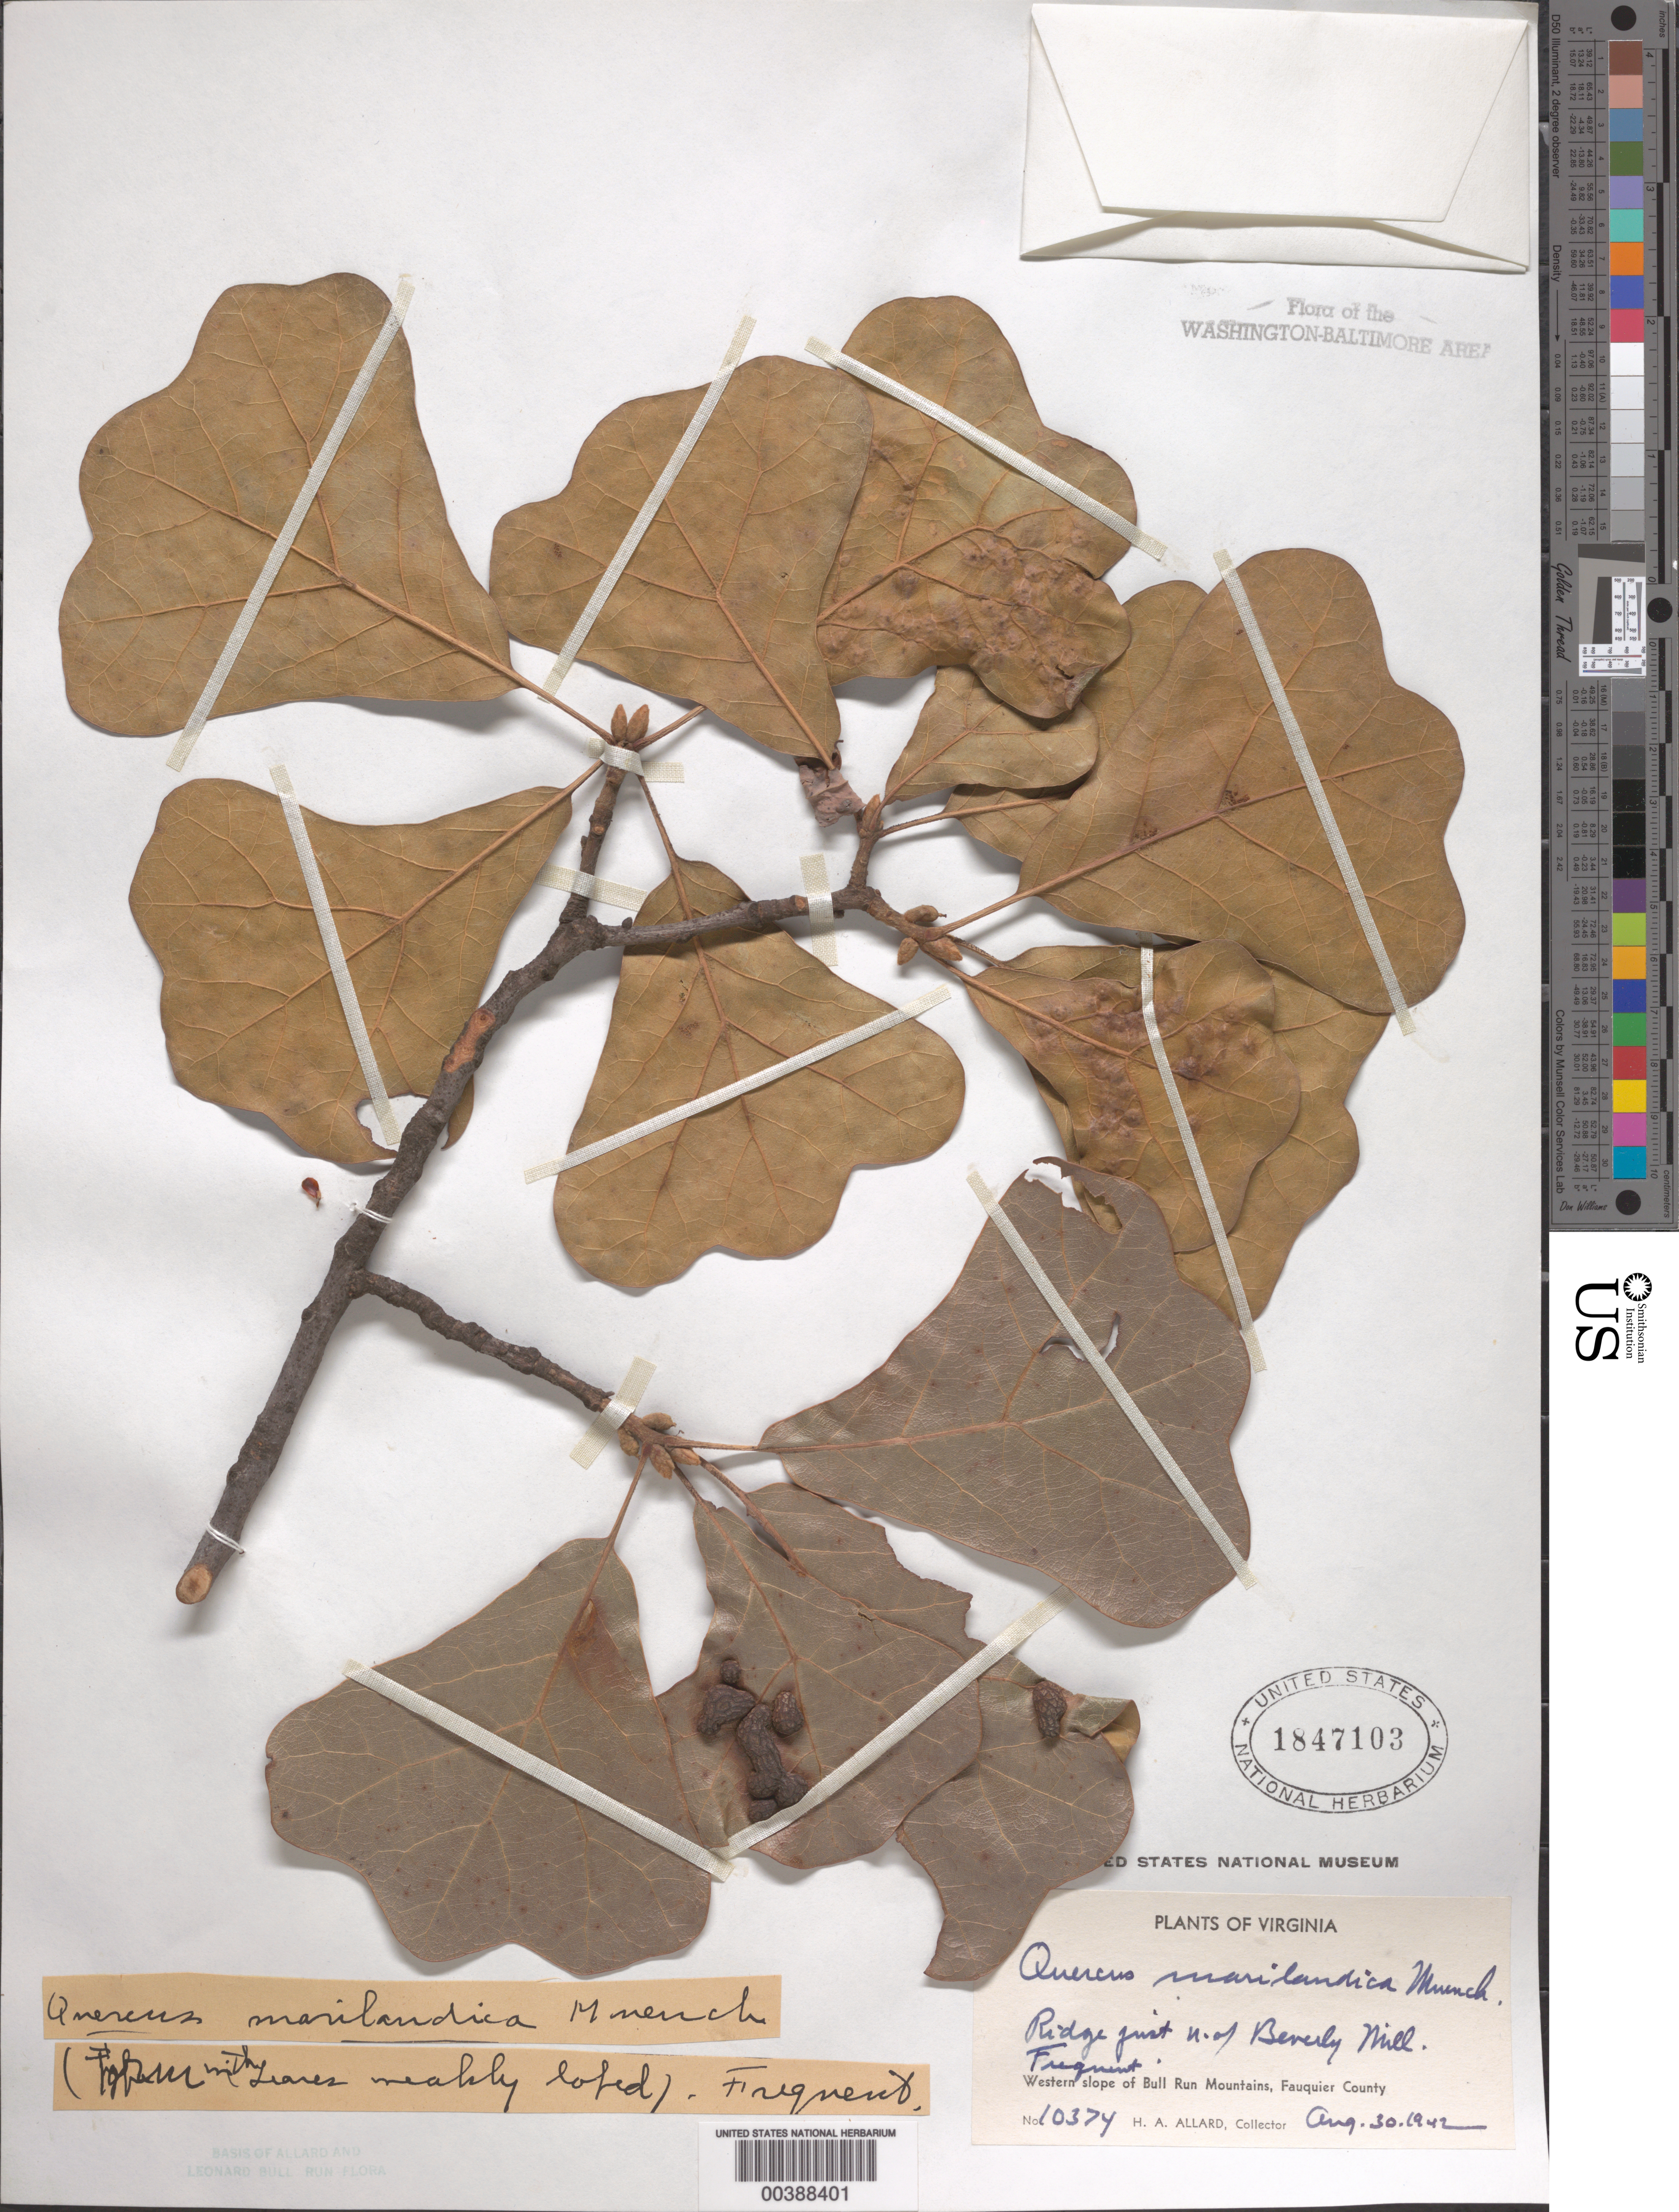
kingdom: Plantae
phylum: Tracheophyta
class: Magnoliopsida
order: Fagales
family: Fagaceae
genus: Quercus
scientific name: Quercus marilandica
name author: (L.) Münchh.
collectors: H. A. Allard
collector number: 10374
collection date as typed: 30 Aug 1942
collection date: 1942-08-30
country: United States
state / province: Virginia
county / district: Fauquier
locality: North of Beverley Mill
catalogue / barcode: US 1847103